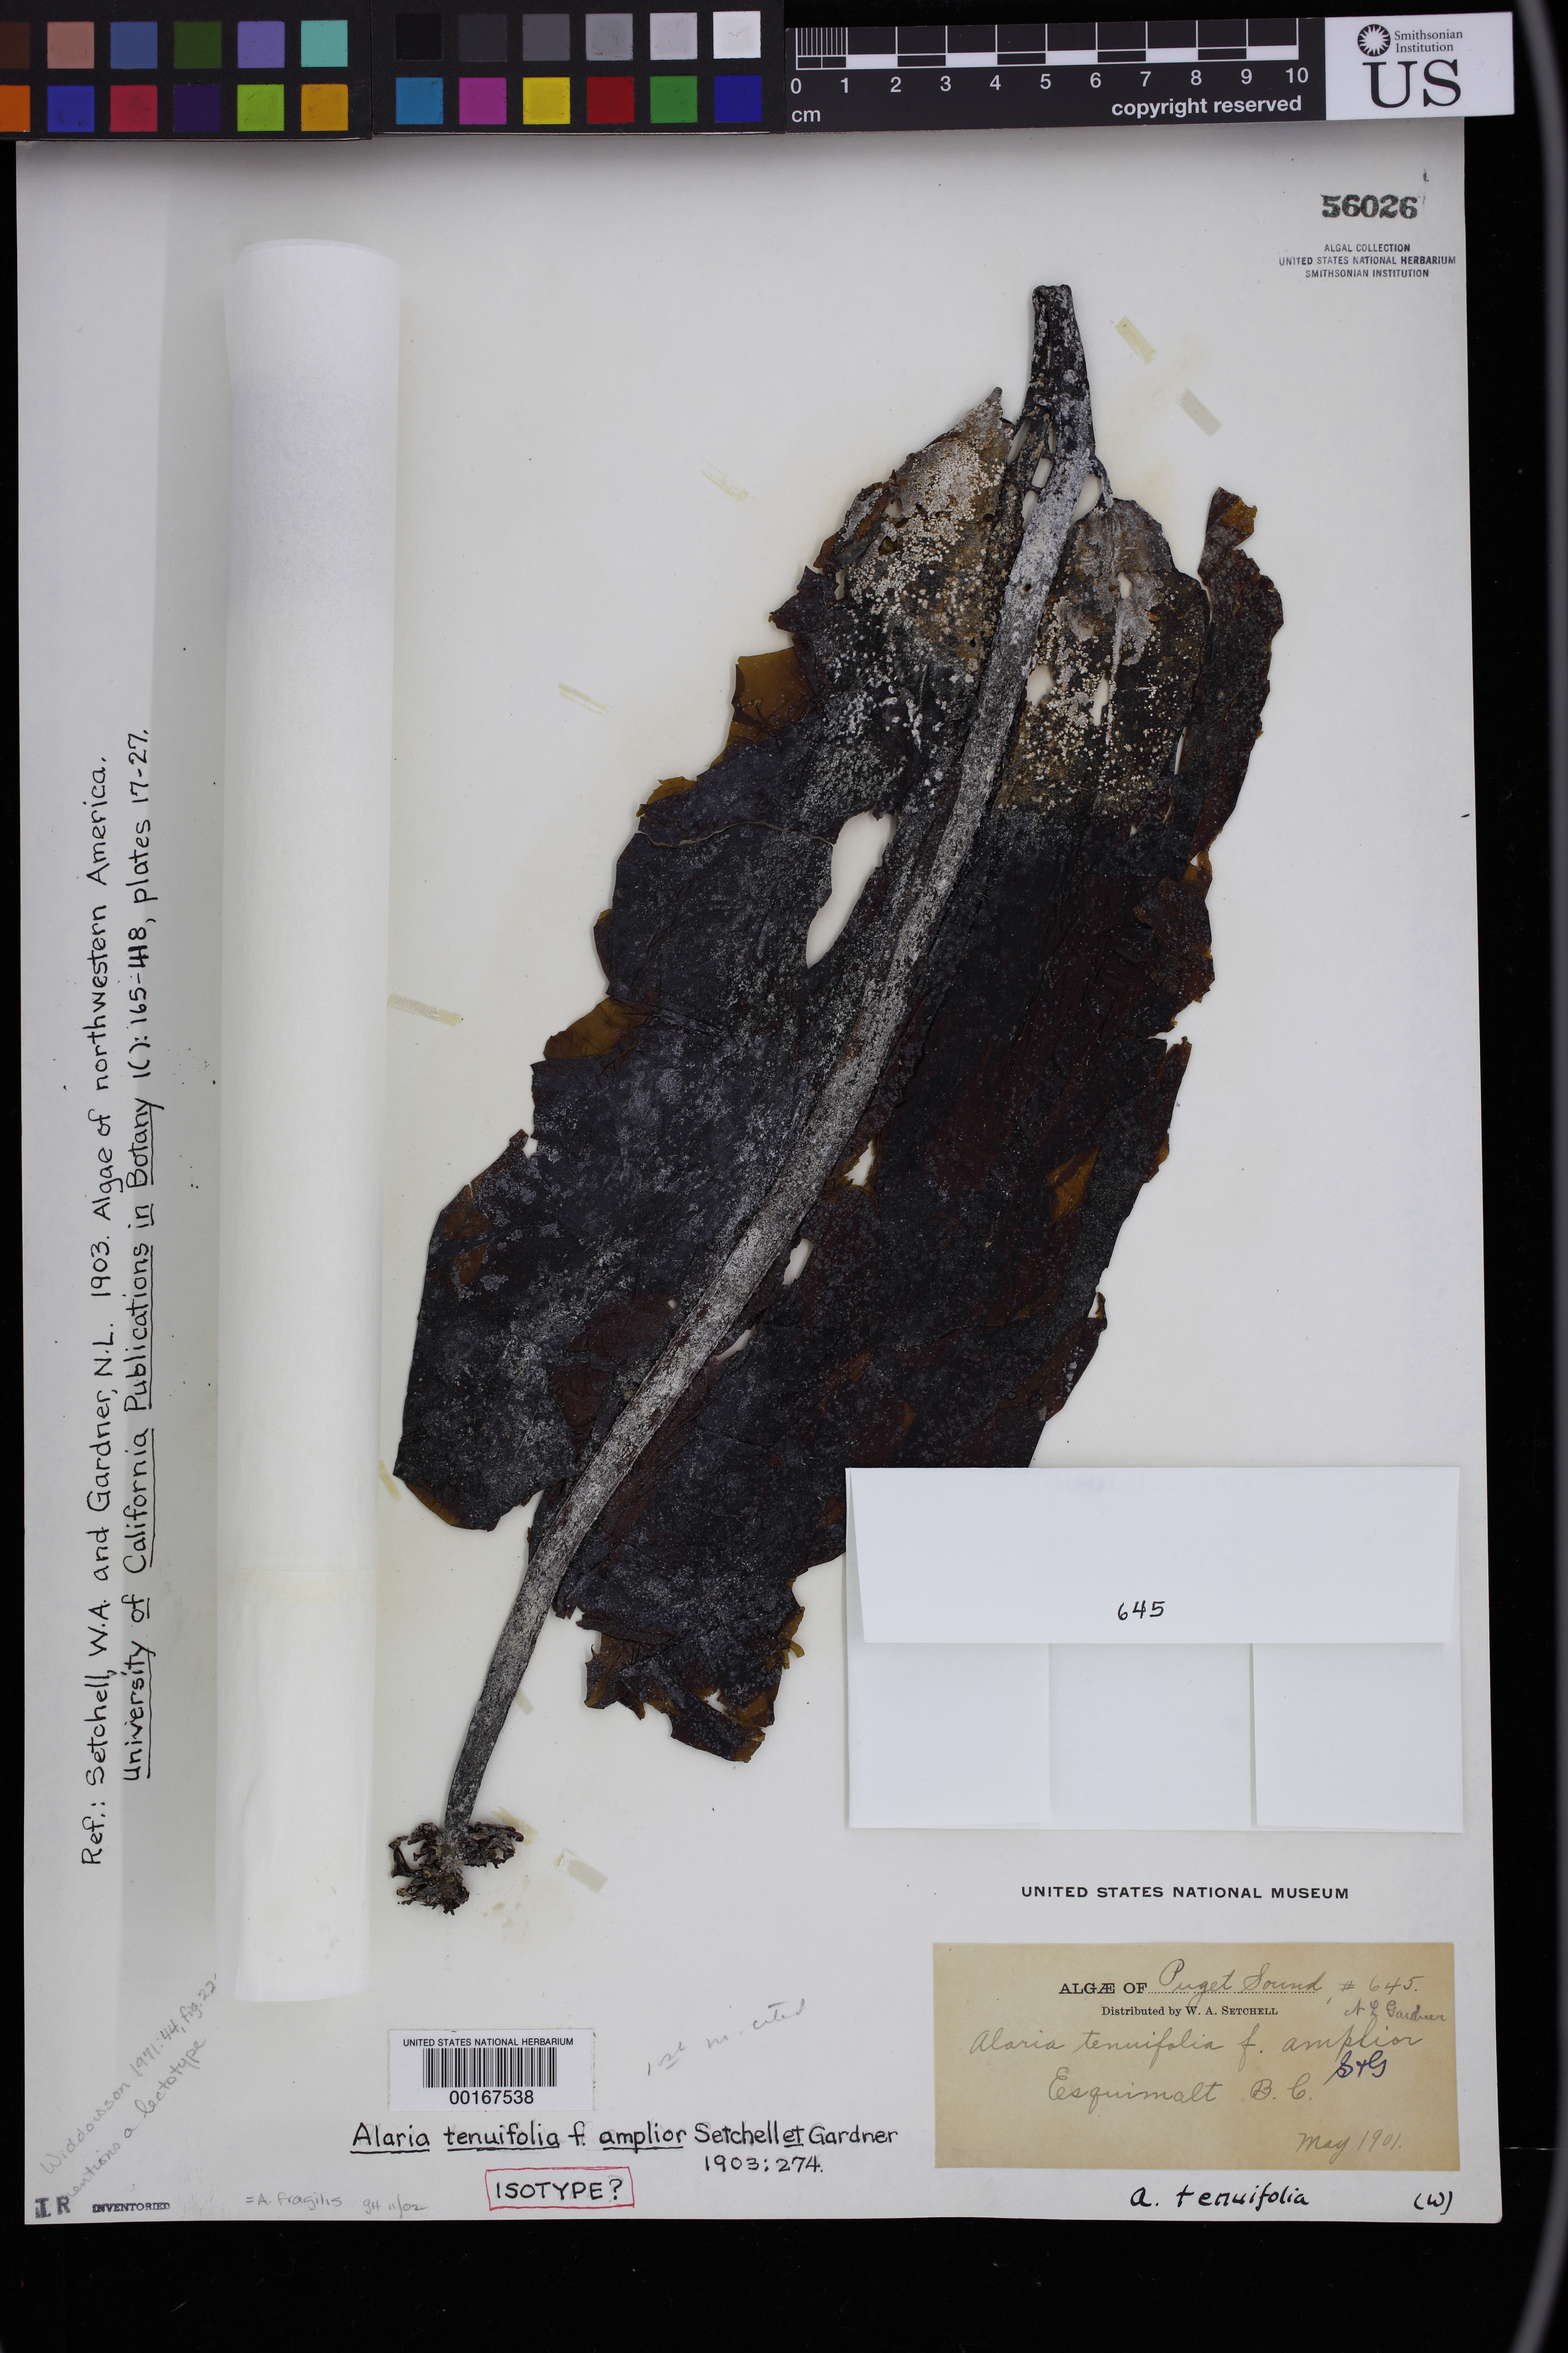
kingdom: Chromista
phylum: Ochrophyta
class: Phaeophyceae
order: Laminariales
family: Alariaceae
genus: Alaria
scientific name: Alaria tenuifolia f. amplior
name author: Setch. & N.L. Gardner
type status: Isotype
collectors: N. Gardner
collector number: NLG 645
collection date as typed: May 1901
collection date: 1901-05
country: Canada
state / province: British Columbia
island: Vancouver Island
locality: Esquimalt.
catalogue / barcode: US 56026